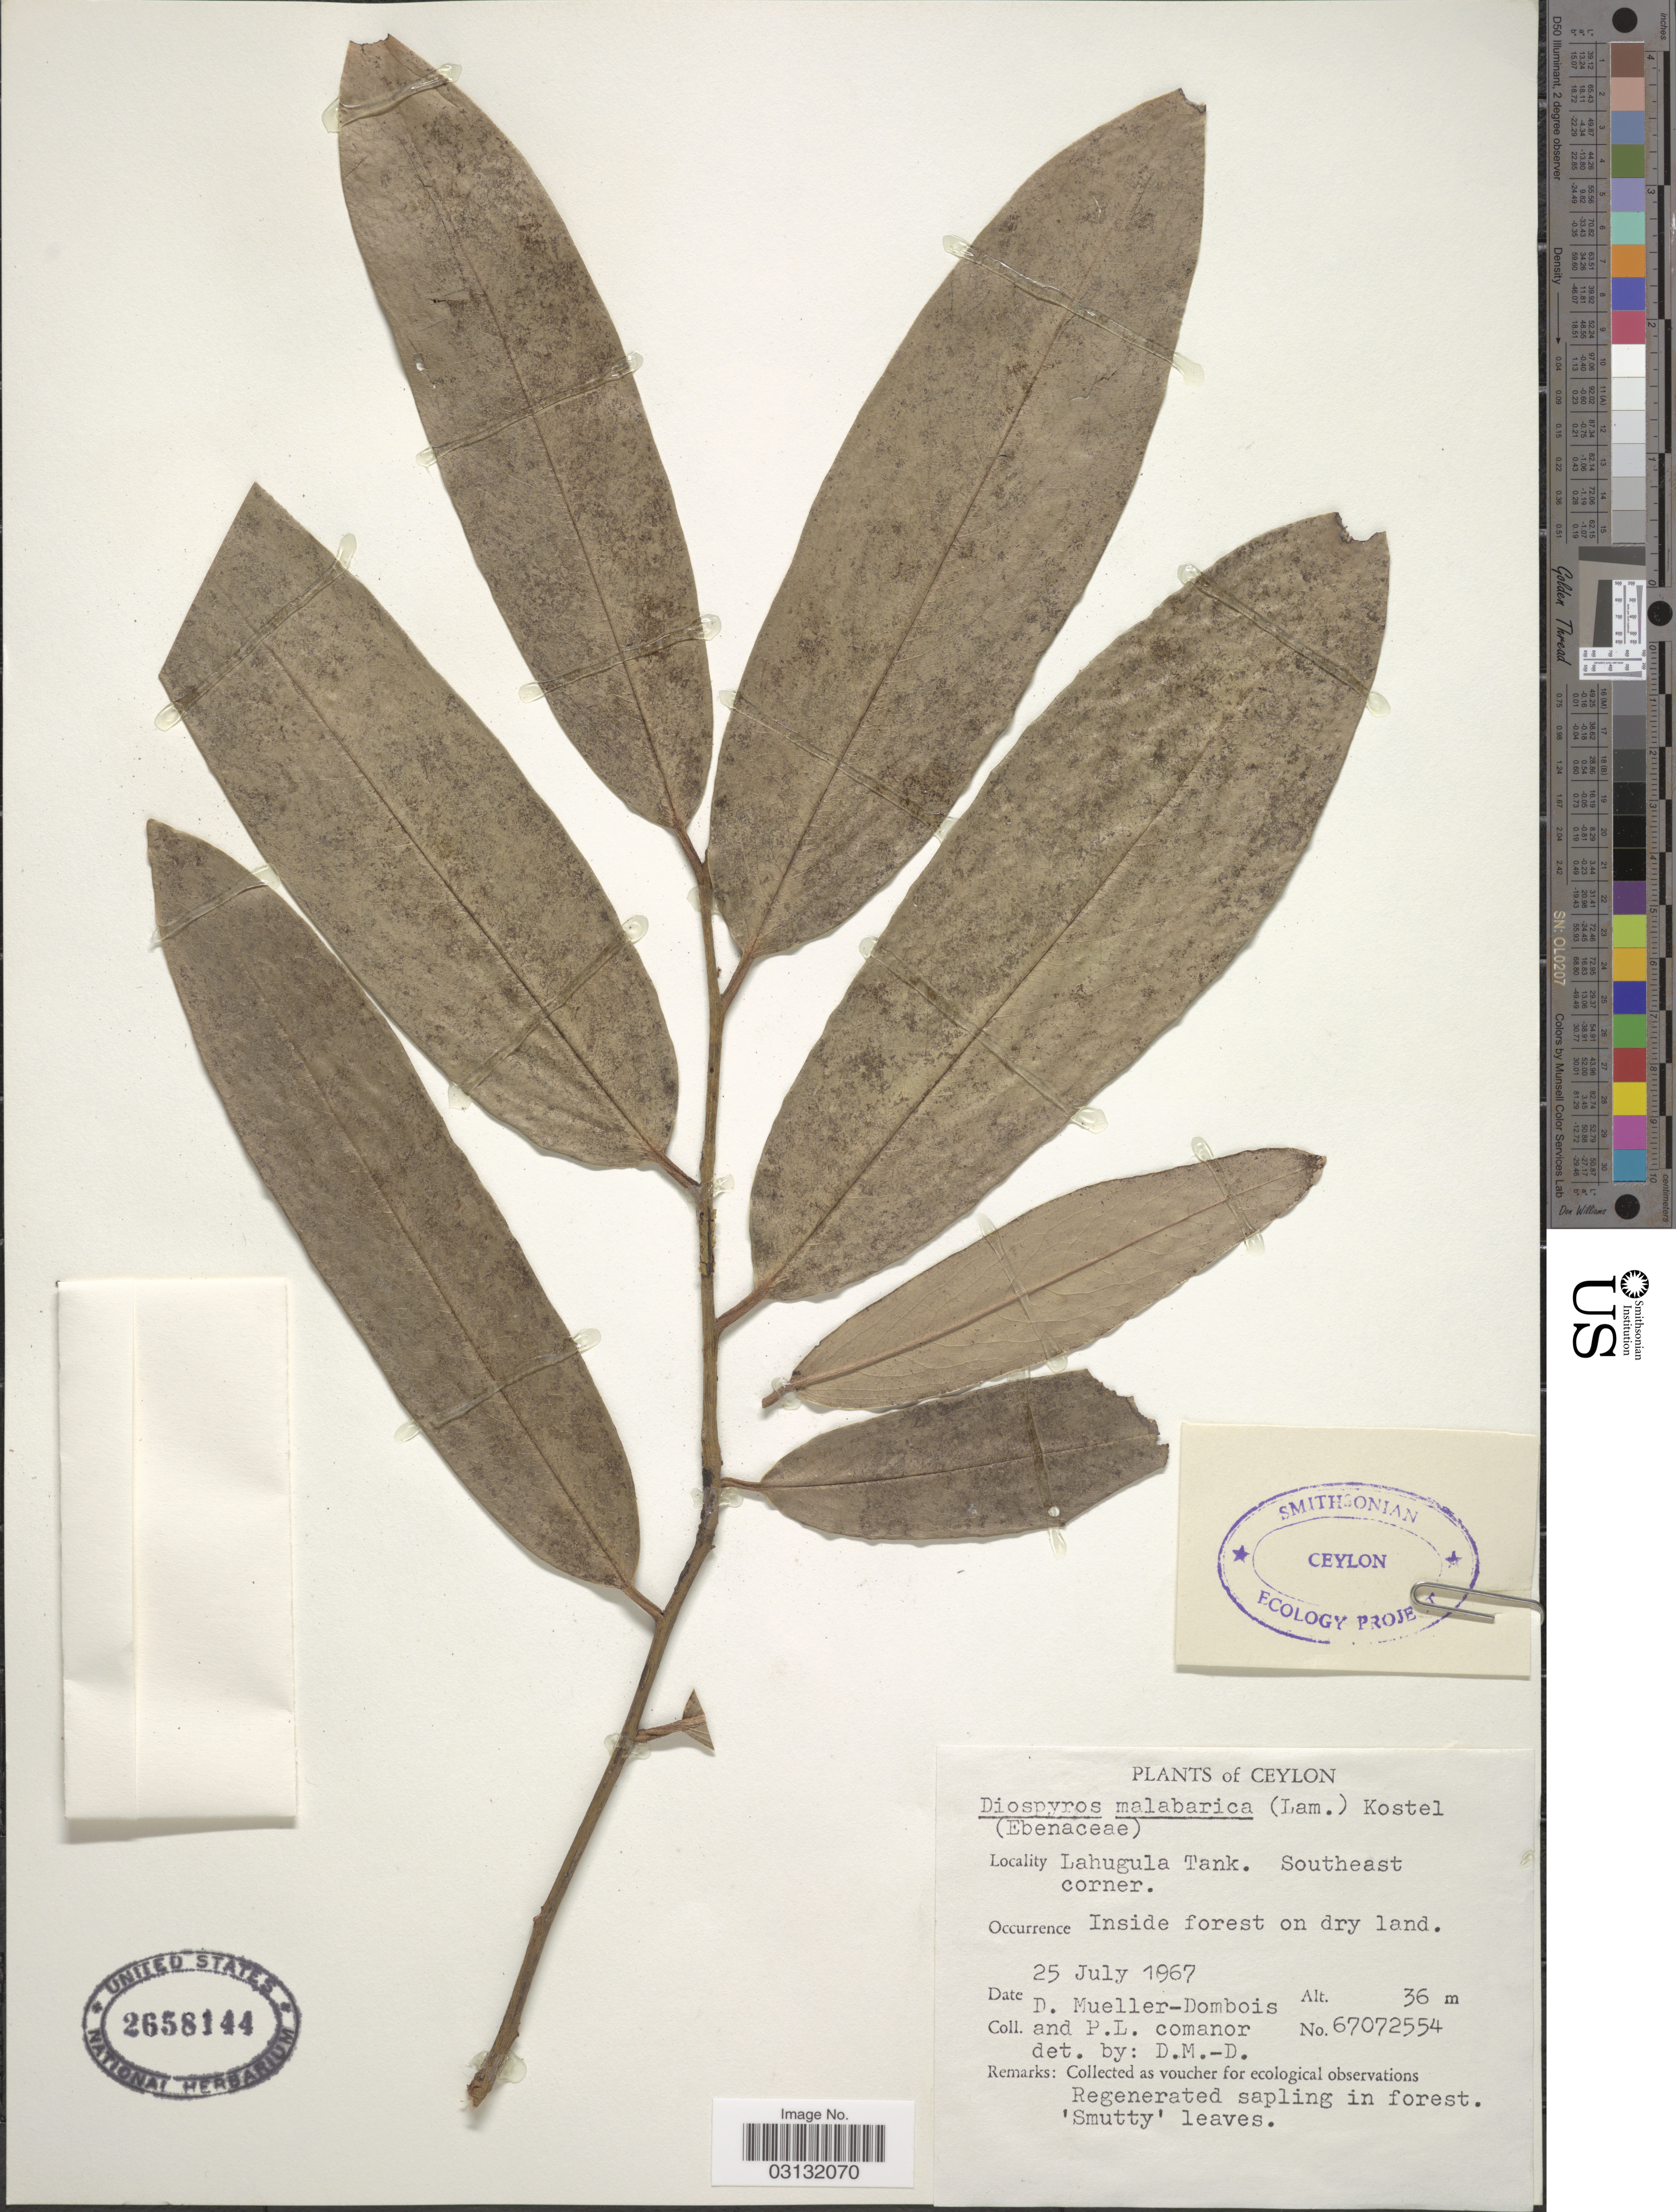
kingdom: Plantae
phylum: Tracheophyta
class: Magnoliopsida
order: Ericales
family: Ebenaceae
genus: Diospyros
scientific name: Diospyros malabarica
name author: (Desr.) Kostel.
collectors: D. Mueller-Dombois & P. Comanor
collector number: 67072554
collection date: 1967-07-25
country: Sri Lanka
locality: Ceylon, Lahugula Tank, Southeast corner.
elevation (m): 36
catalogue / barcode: US 2658144